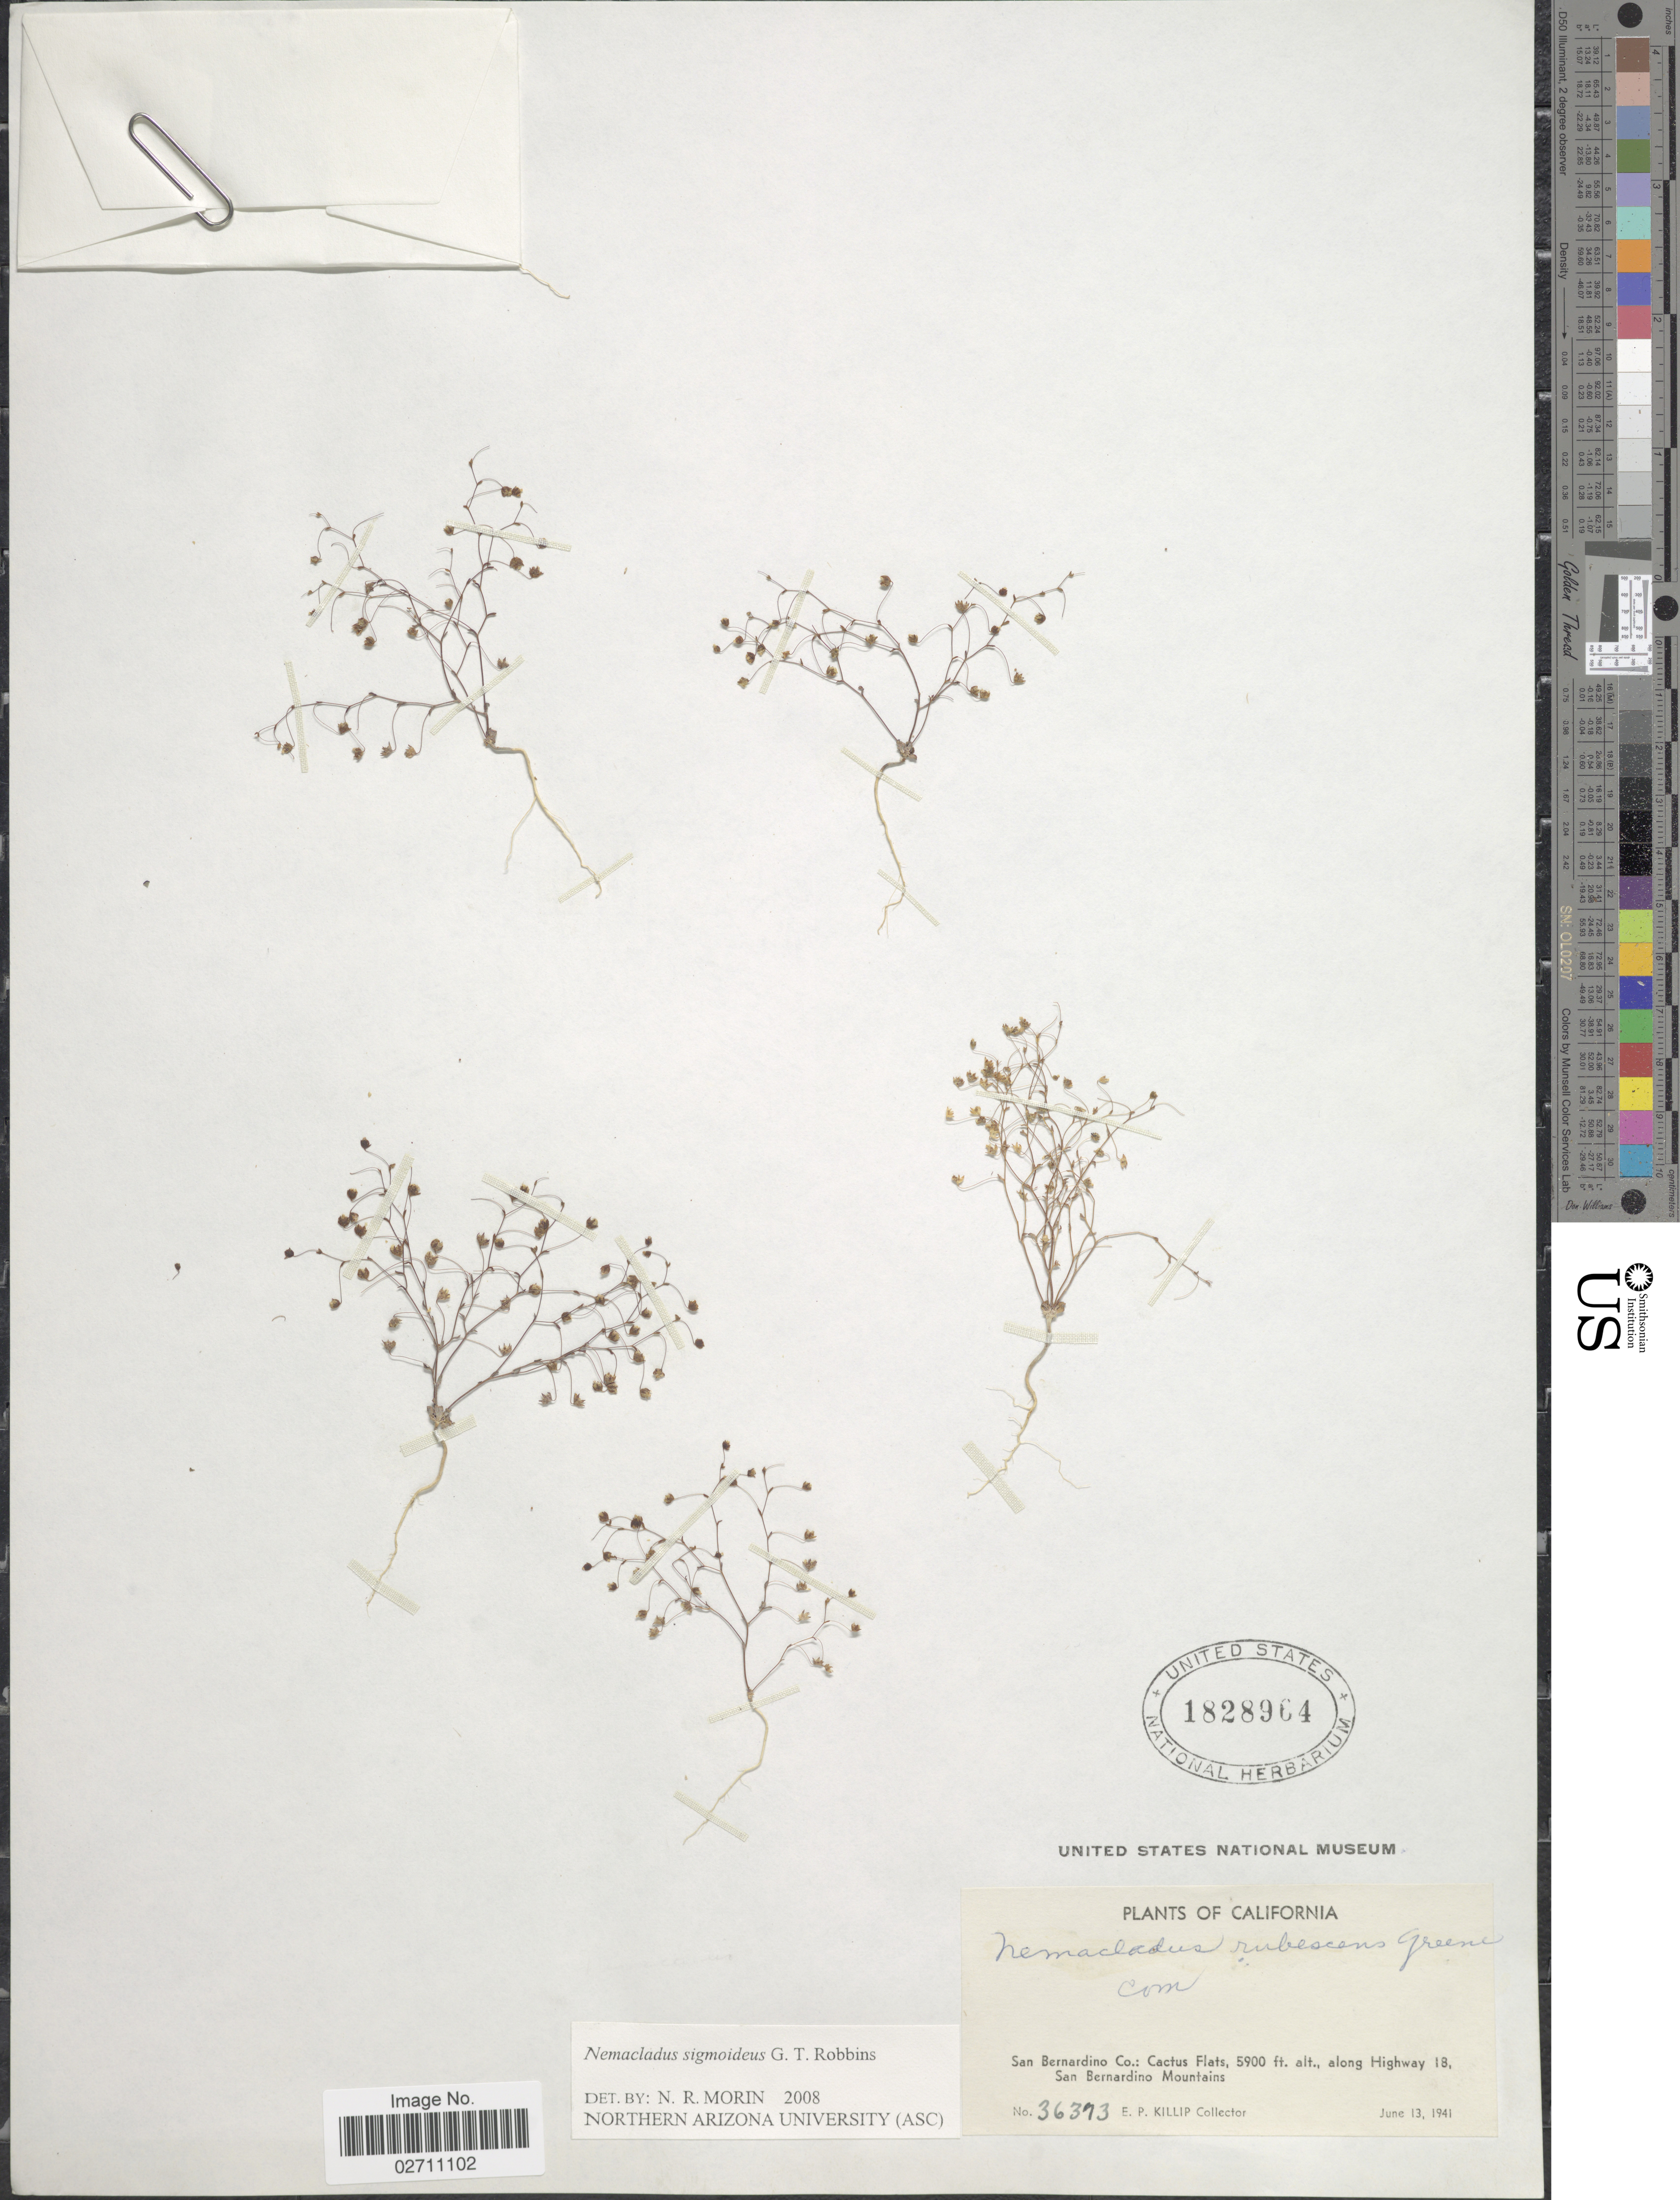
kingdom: Plantae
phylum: Tracheophyta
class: Magnoliopsida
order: Asterales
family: Campanulaceae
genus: Nemacladus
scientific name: Nemacladus sigmoideus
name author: G.T. Robbins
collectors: E. P. Killip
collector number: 36373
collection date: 1941-06-13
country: United States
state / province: California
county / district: San Bernardino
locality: San Bernardino Co.: Cactus Flats, along Highway 18, San Bernardino Mountains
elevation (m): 1798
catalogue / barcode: US 1828964